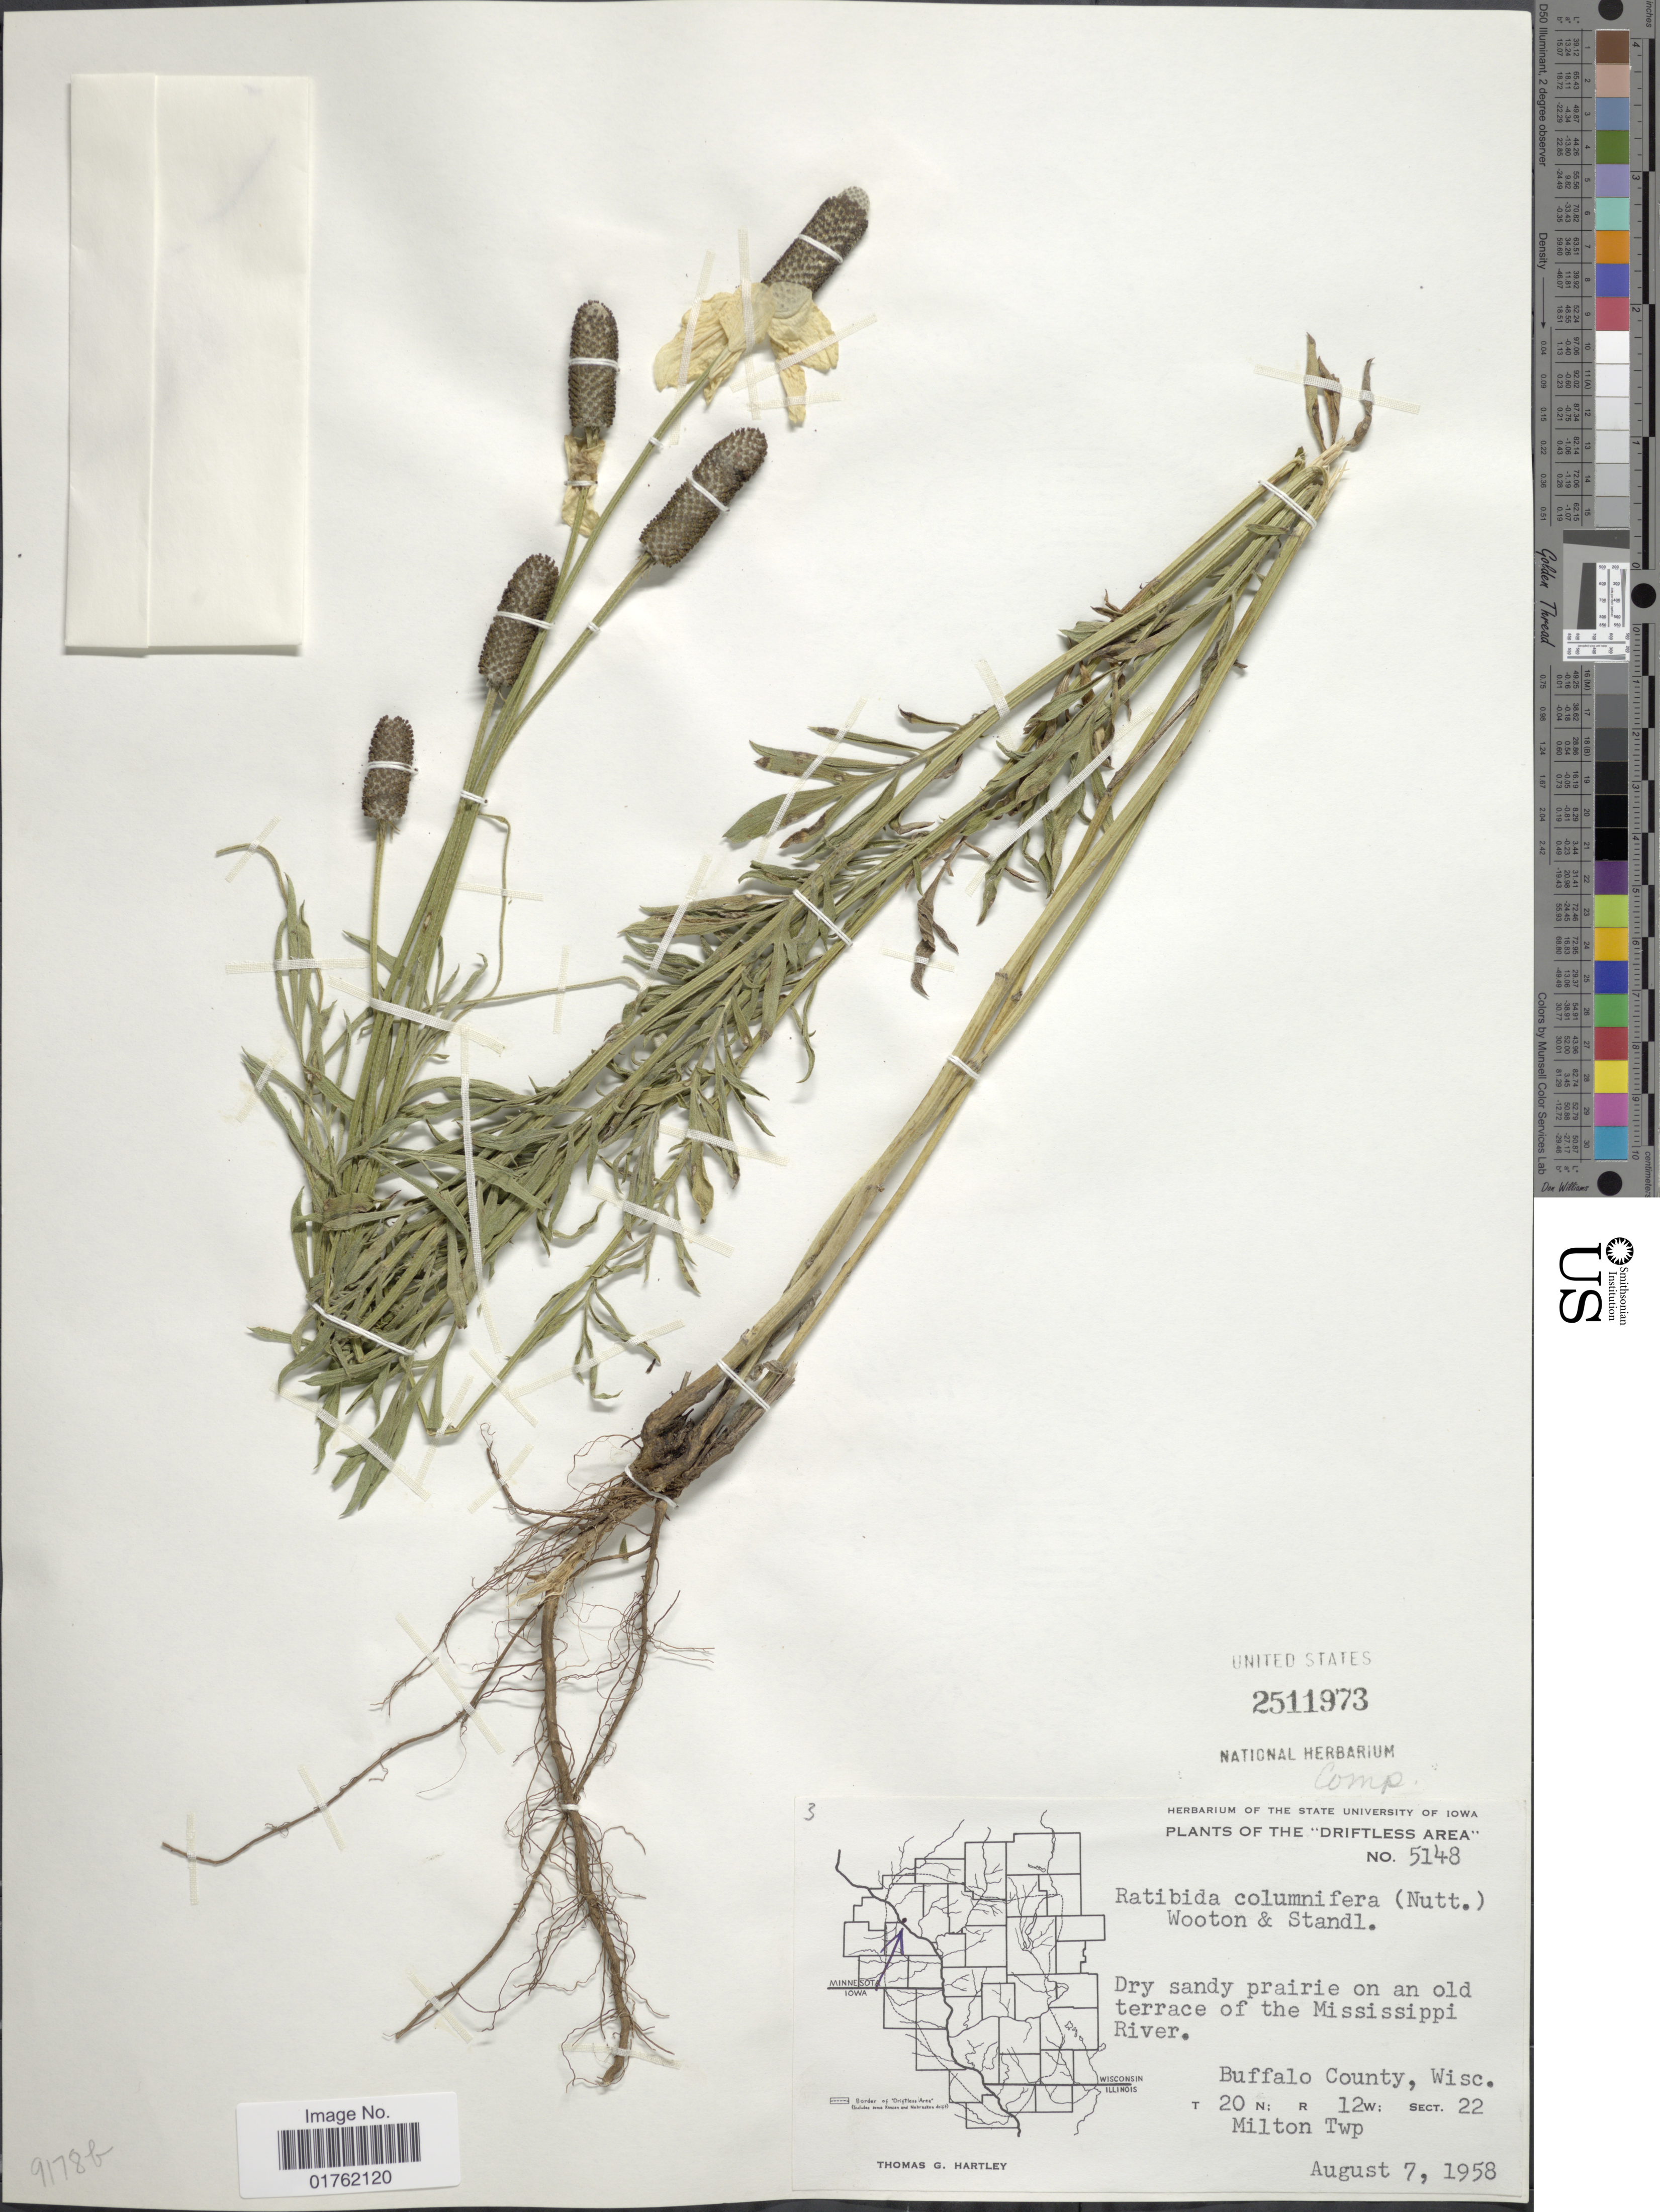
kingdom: Plantae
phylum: Tracheophyta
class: Magnoliopsida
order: Asterales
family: Asteraceae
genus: Ratibida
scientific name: Ratibida columnaris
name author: (Pursh) D. Don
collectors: T. G. Hartley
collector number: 5148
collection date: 1958-08-07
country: United States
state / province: Wisconsin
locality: The 'Driftless Area', Dry sandy prairie on an old terrace of the Mississippi River. Buffalo County, T 20 N; R 12W; Sect. 22, Milton Twp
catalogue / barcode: US 2511973